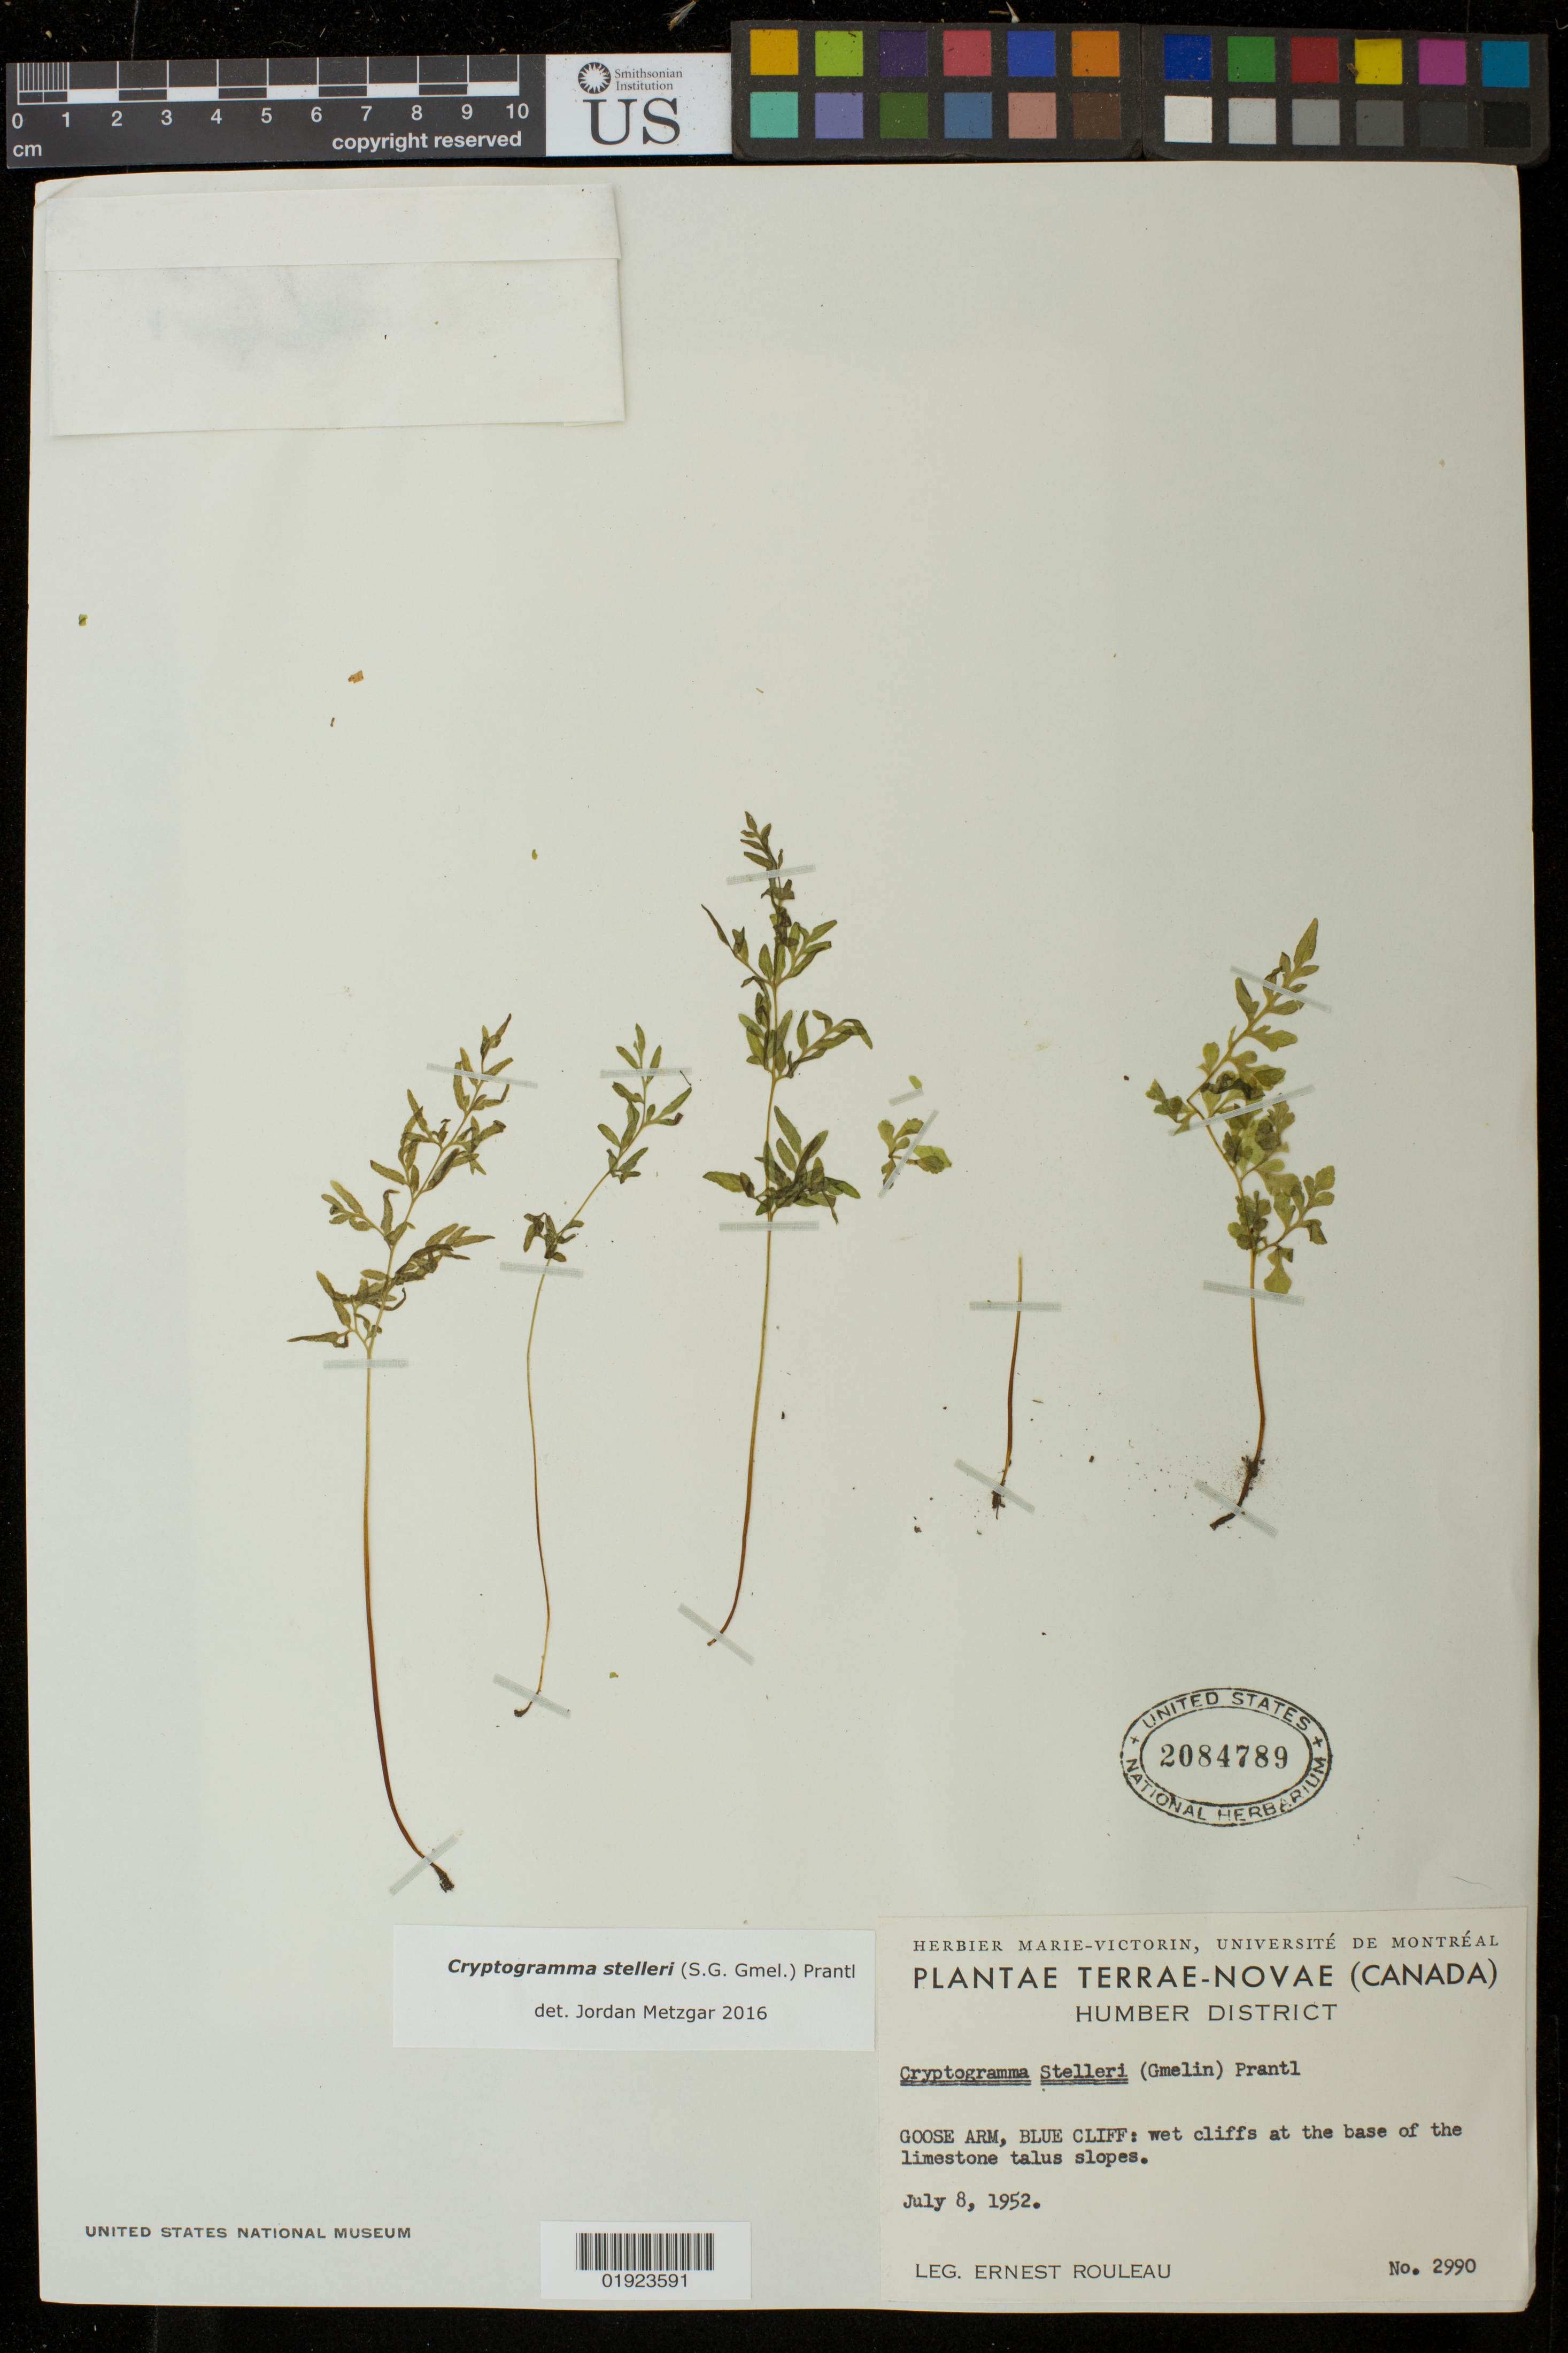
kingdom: Plantae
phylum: Tracheophyta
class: Polypodiopsida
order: Polypodiales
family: Pteridaceae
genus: Cryptogramma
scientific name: Cryptogramma stelleri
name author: (S.G. Gmel.) Prantl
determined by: Metzgar, Jordan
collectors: E. Rouleau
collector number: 2990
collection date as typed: July 8, 1952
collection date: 1952-07-08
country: Canada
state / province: Newfoundland and Labrador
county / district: Humber Valley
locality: Goose Arm, Blue Cliffs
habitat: wet cliffs at the base of the limestone talus slopes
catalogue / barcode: US 2084789